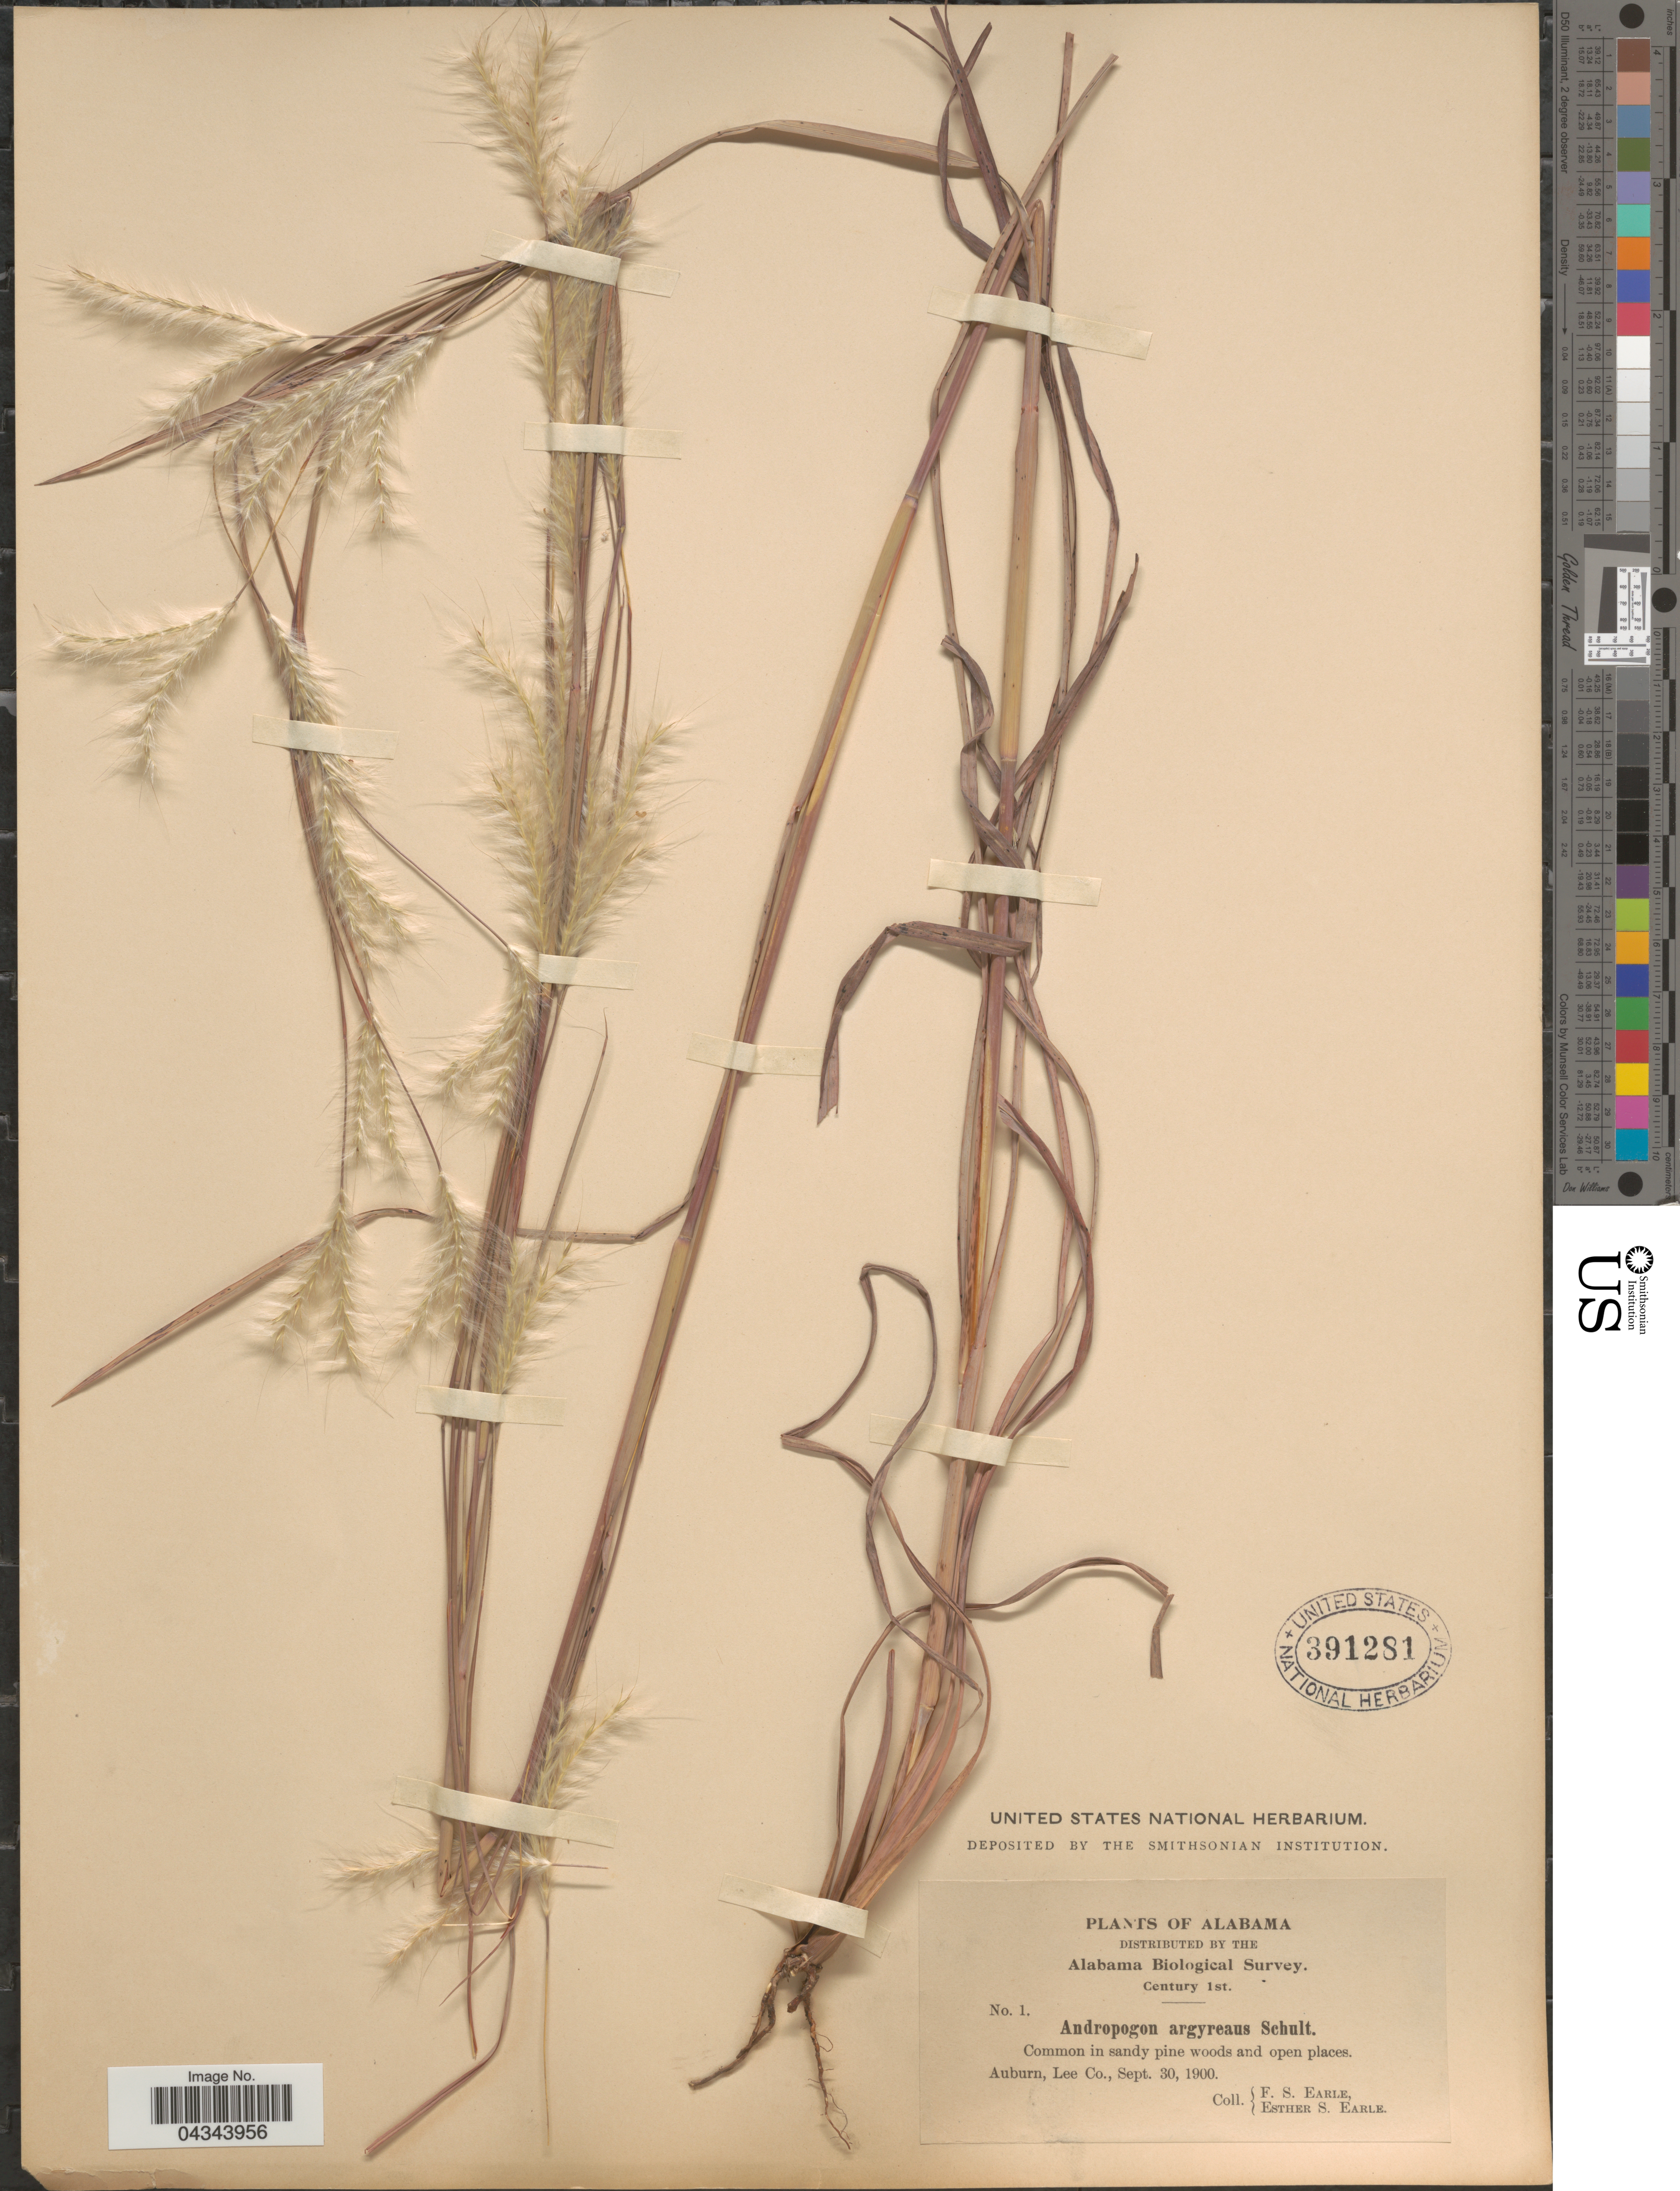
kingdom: Plantae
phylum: Tracheophyta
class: Liliopsida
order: Poales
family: Poaceae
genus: Andropogon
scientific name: Andropogon ternarius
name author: Michx.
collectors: F. S. Earle & E. S. Earle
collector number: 1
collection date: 1900-09-30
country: United States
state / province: Alabama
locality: Alabama Biological Survey. Century 1st. Common in sandy pine woods and open places. Auburn, Lee Co.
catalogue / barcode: US 391281